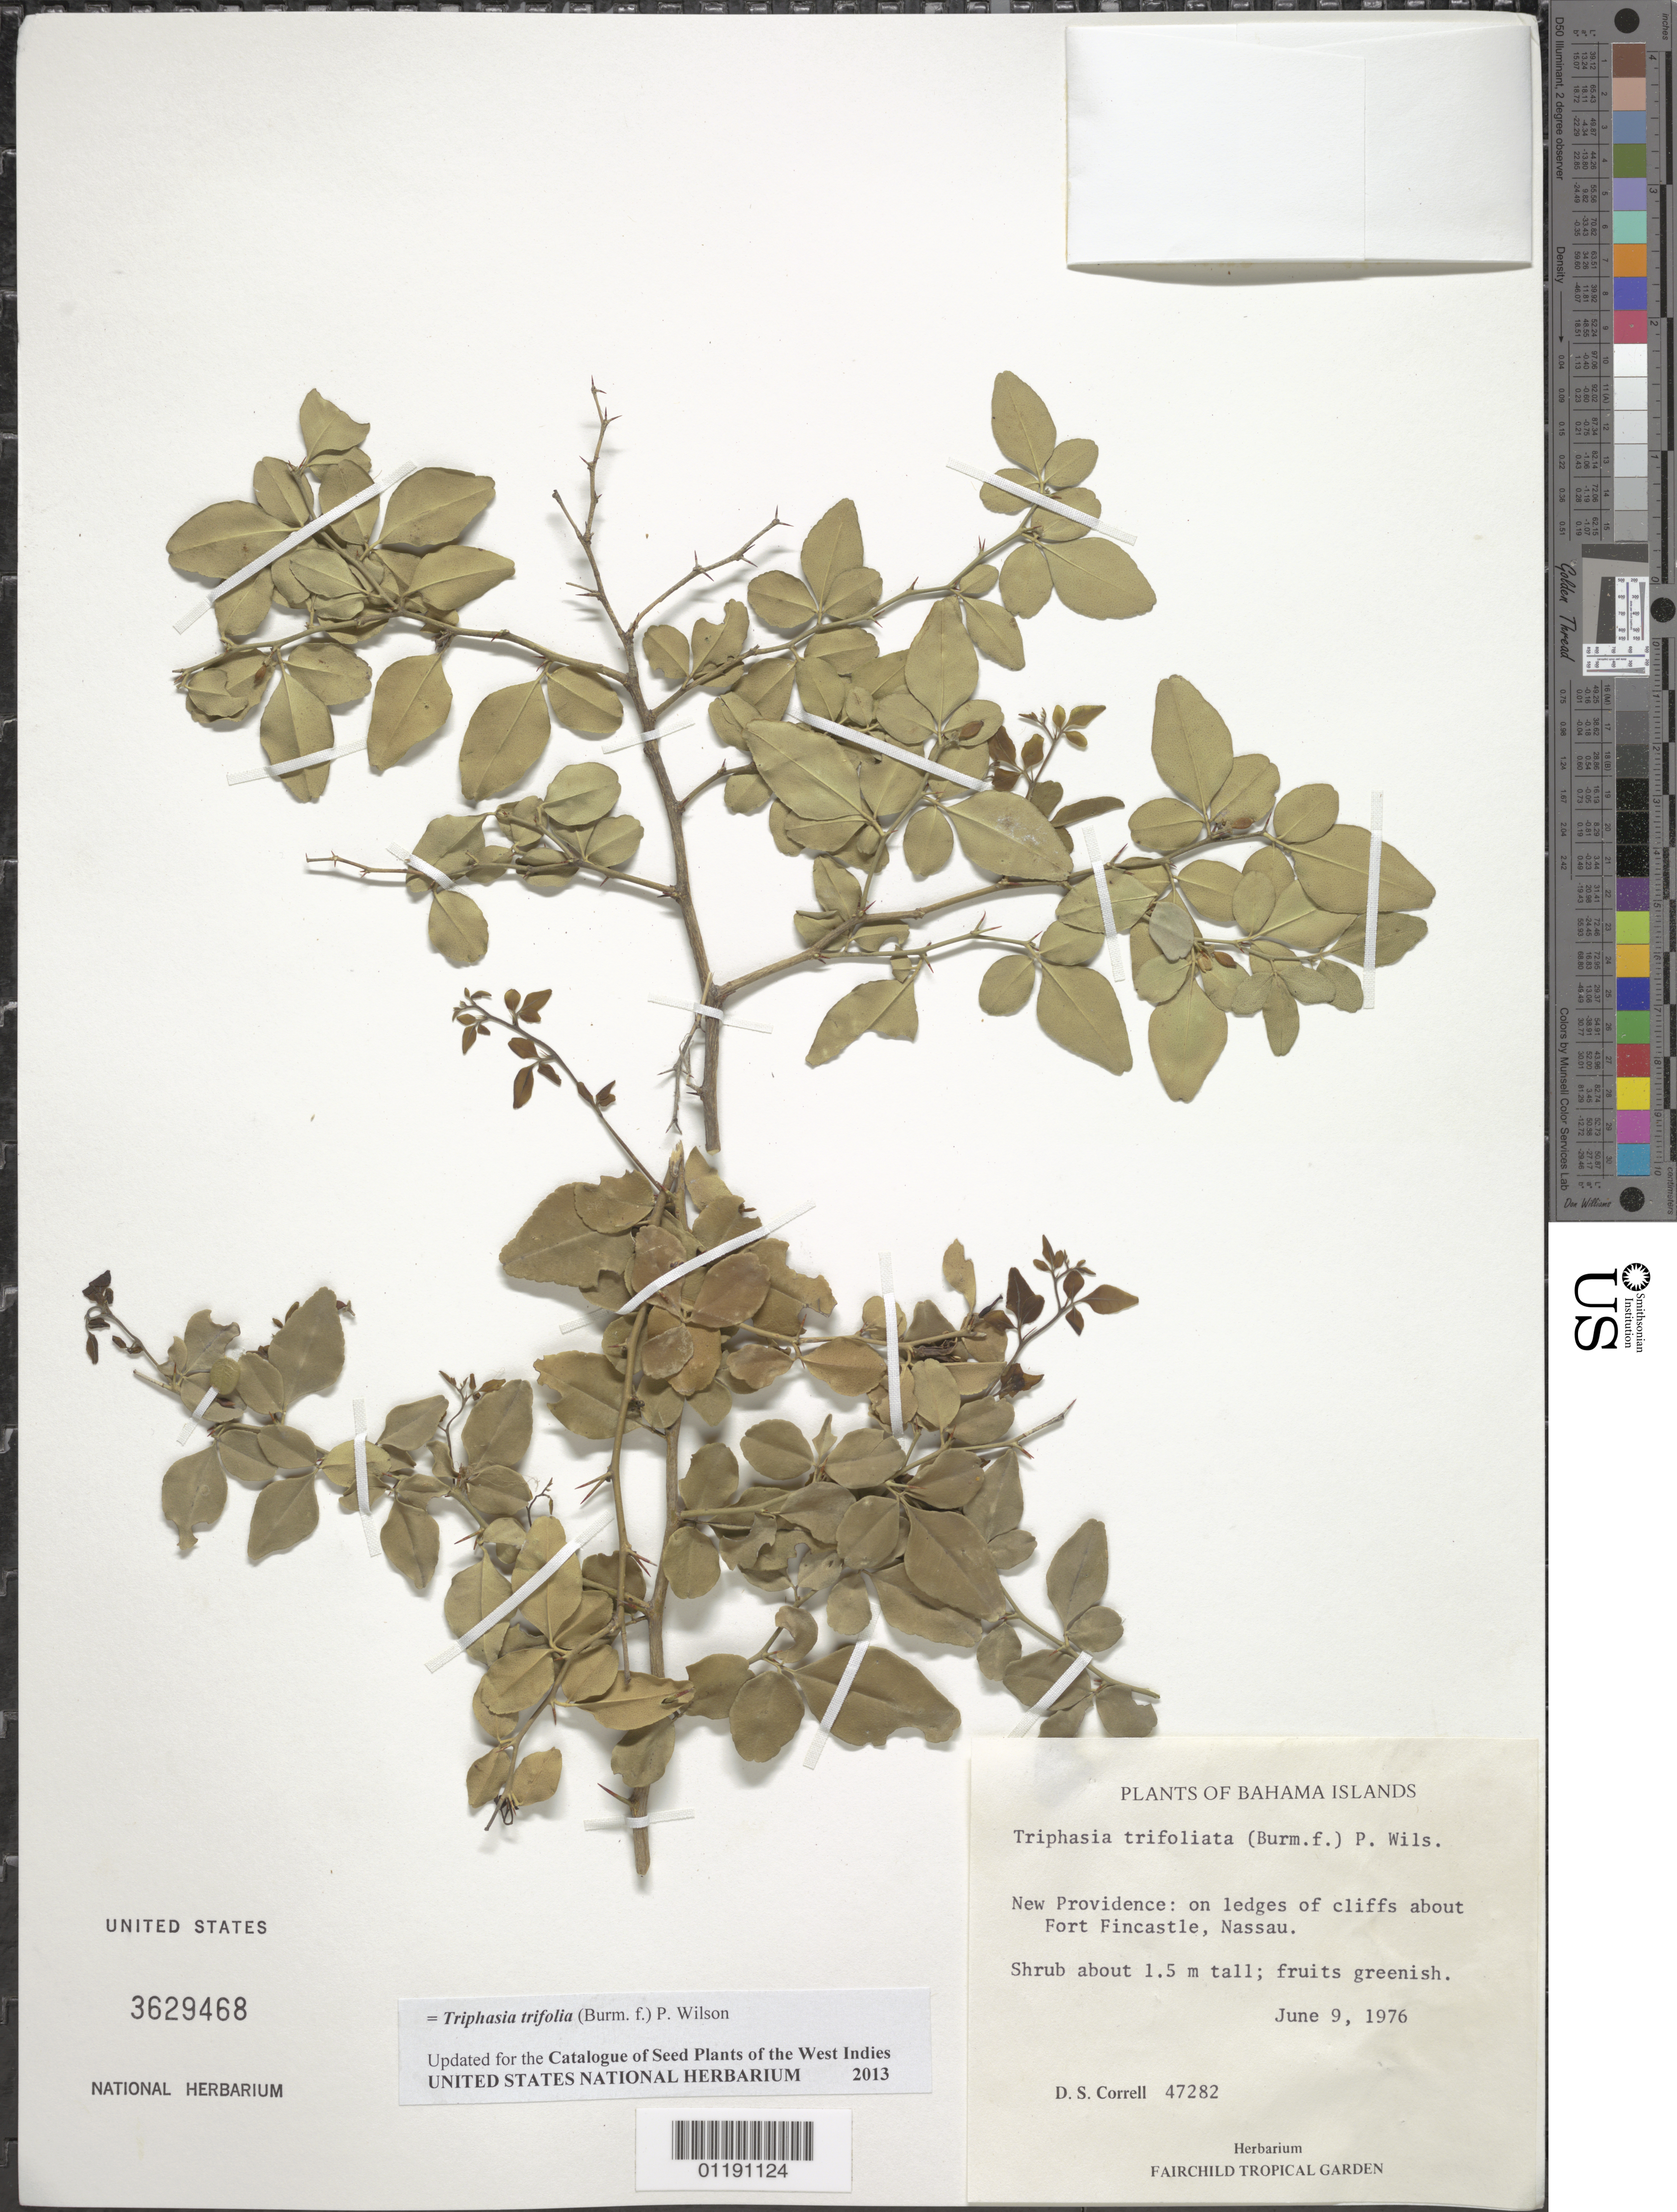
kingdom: Plantae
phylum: Tracheophyta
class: Magnoliopsida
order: Sapindales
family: Rutaceae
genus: Triphasia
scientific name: Triphasia trifolia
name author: (Burm. f.) P. Wilson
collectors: D. S. Correll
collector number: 47282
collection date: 1976-06-09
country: Bahamas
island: New Providence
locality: On ledges of cliffs about Fort Fincastle, Nassau.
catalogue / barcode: US 3629483